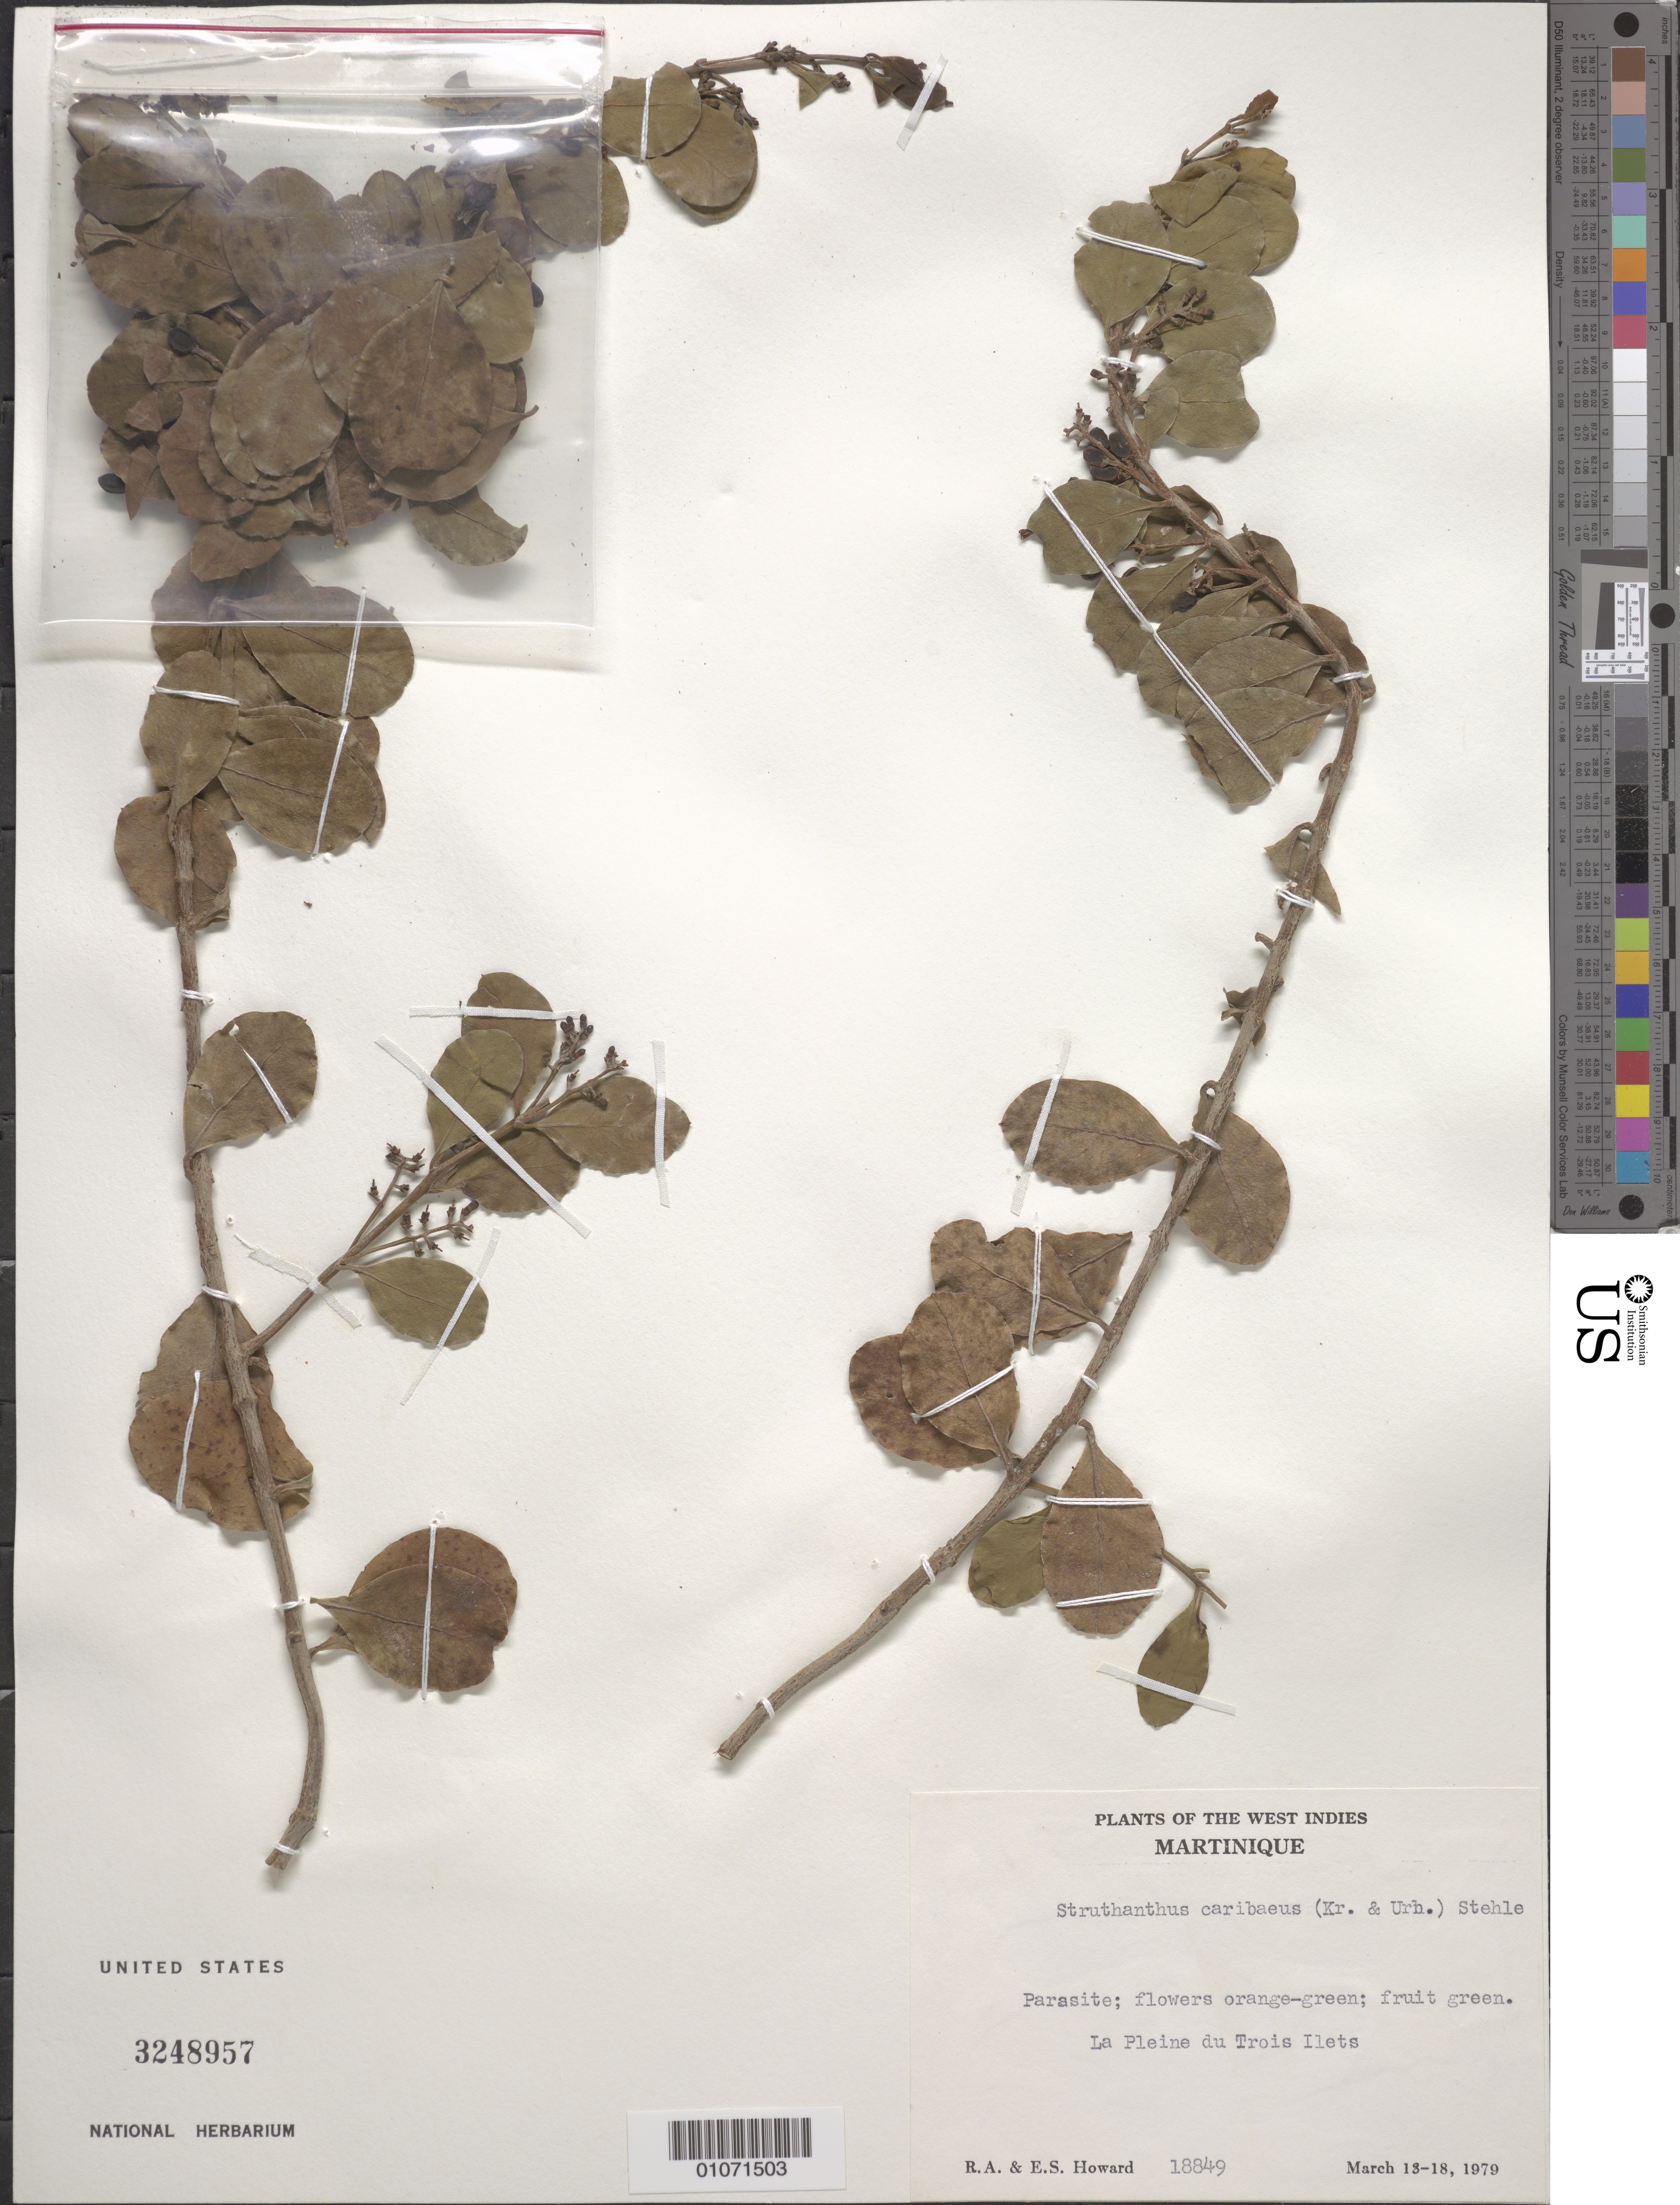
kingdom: Plantae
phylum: Tracheophyta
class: Magnoliopsida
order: Santalales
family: Loranthaceae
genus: Struthanthus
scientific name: Struthanthus caribaeus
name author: (Krug & Urb.) Stehlé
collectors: R. A. Howard & E. S. Howard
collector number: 18849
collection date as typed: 13 Mar 1979 to 18 Mar 1979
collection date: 1979-03-13/1979-03-18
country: Martinique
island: Martinique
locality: La Pleine du Troits Ilets.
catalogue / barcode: US 3248957